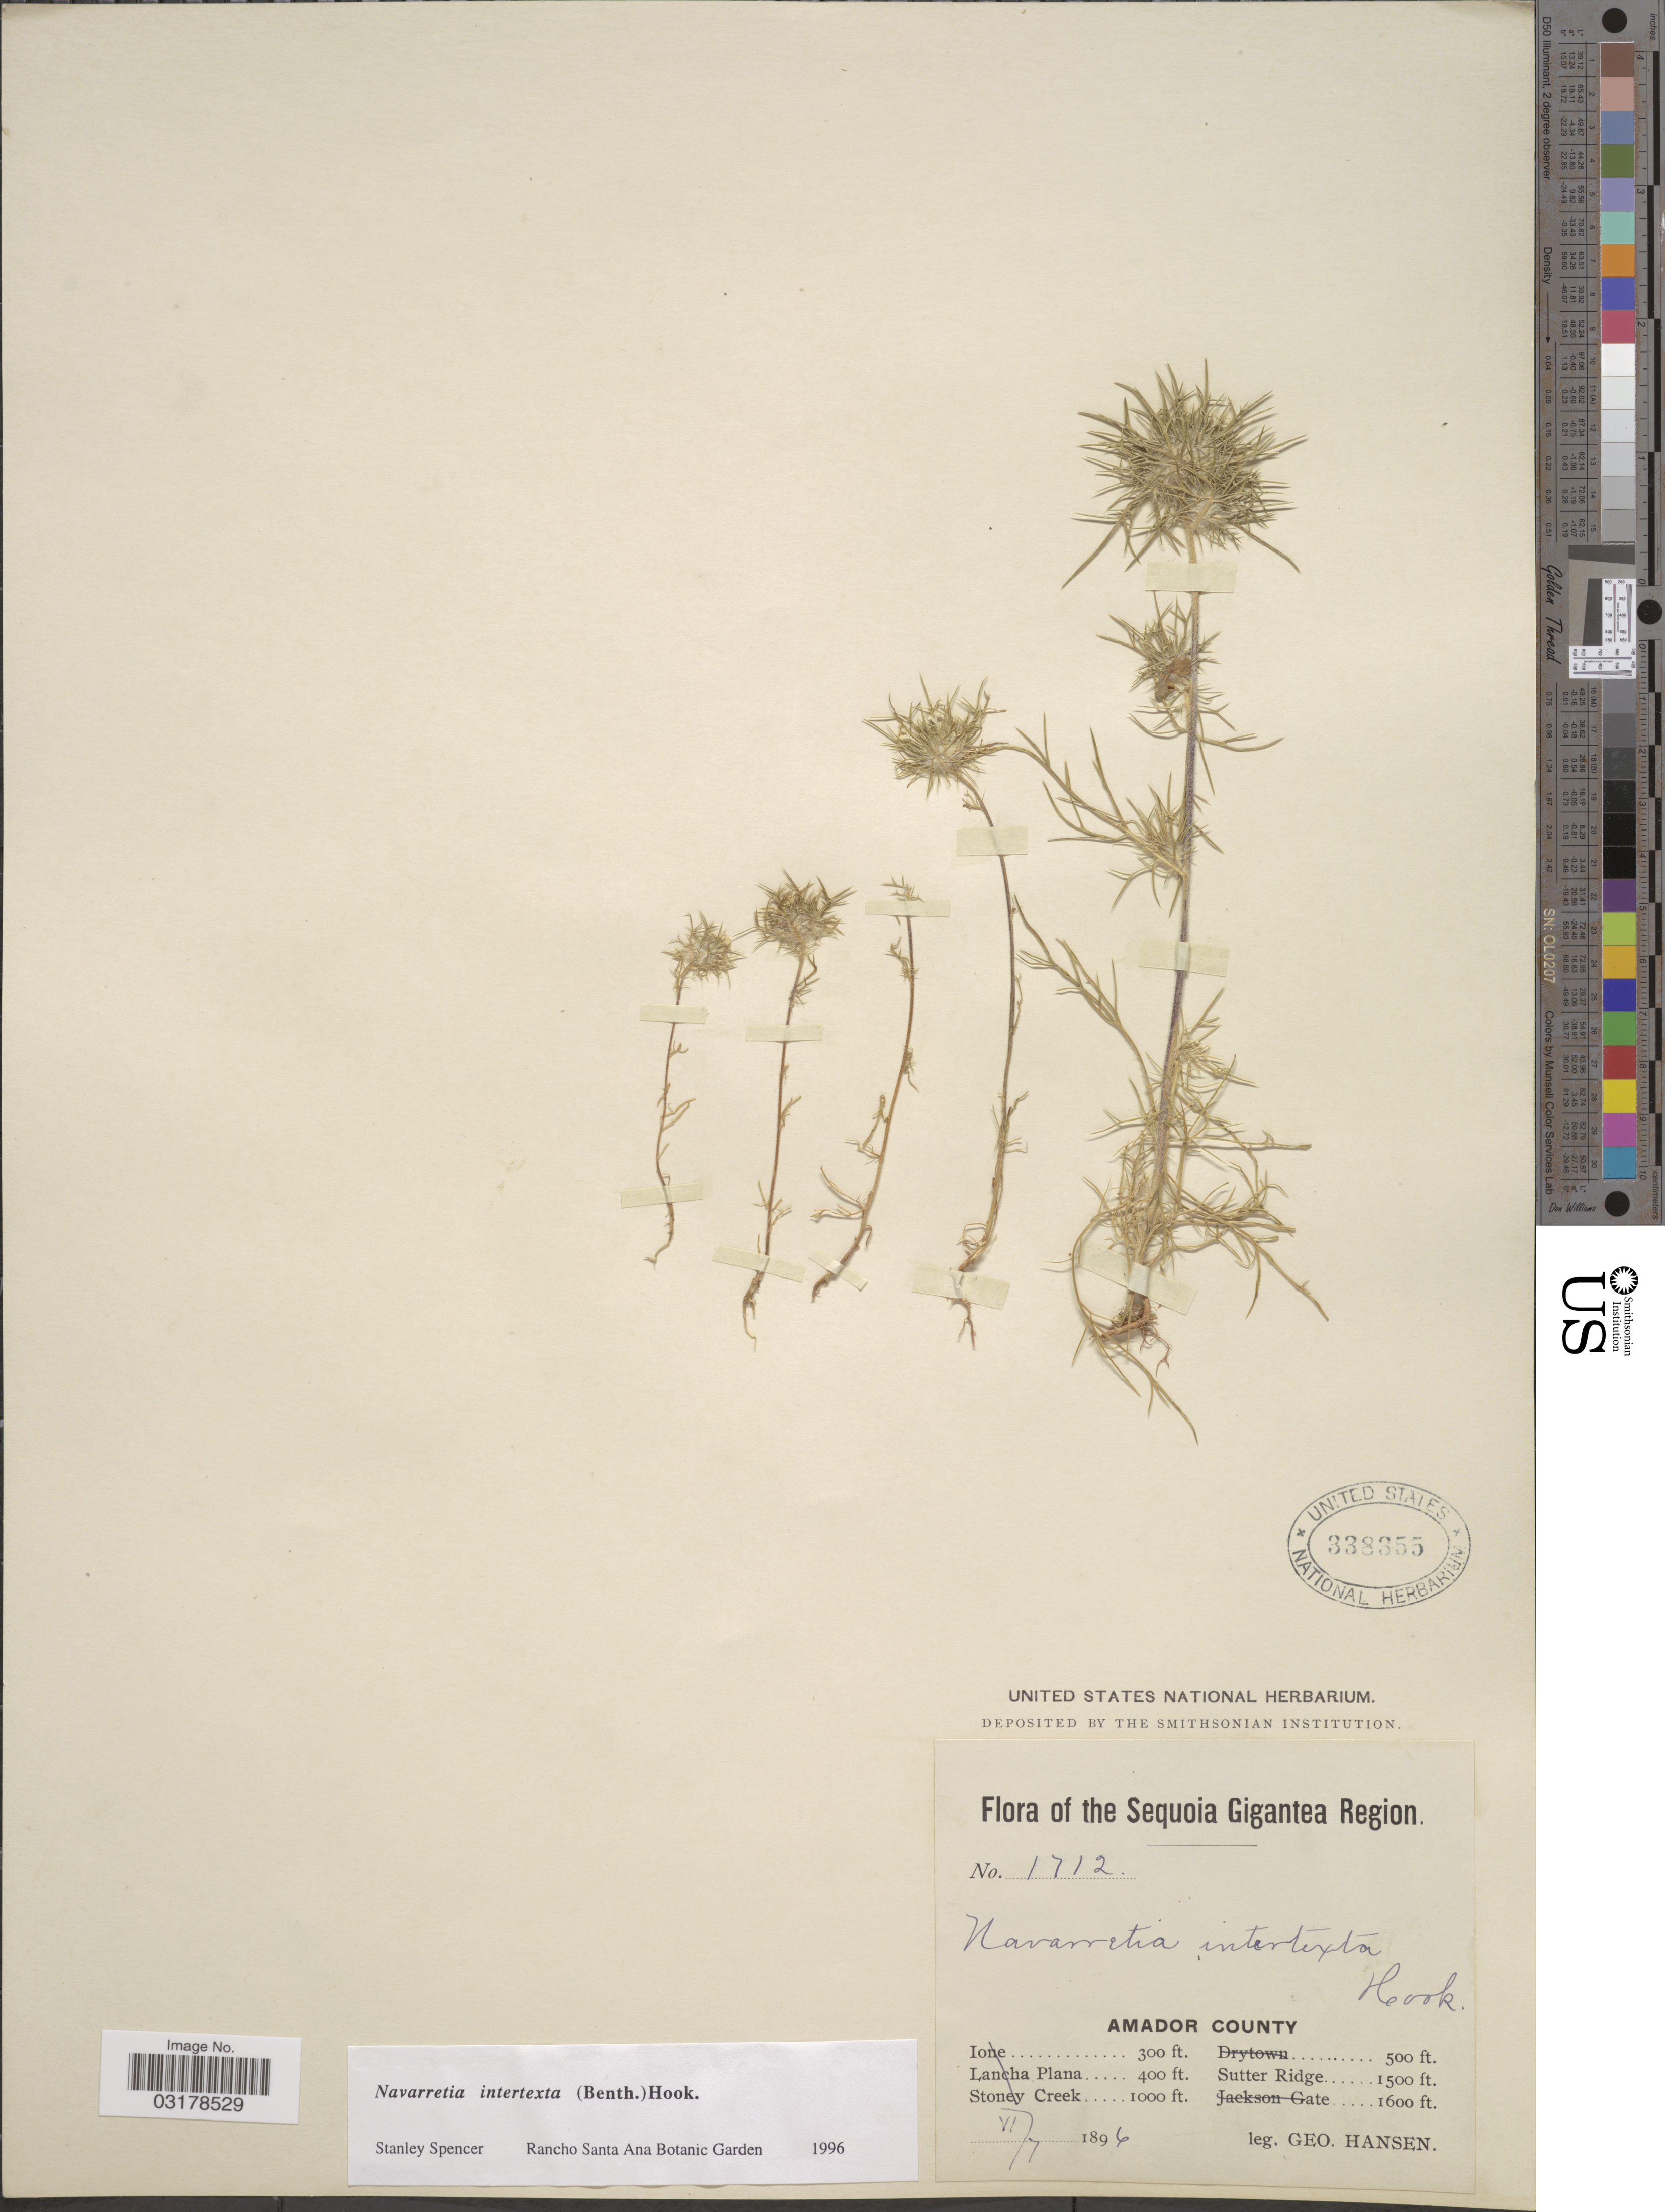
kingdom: Plantae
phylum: Tracheophyta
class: Magnoliopsida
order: Ericales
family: Polemoniaceae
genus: Navarretia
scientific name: Navarretia intertexta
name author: (Benth.) Hook.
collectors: G. Hansen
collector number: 1712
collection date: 1896-06-07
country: United States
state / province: California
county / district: Amador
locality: Sequoia Gigantea Region. Amador County. Sutter Ridge.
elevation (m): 457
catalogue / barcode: US 338355